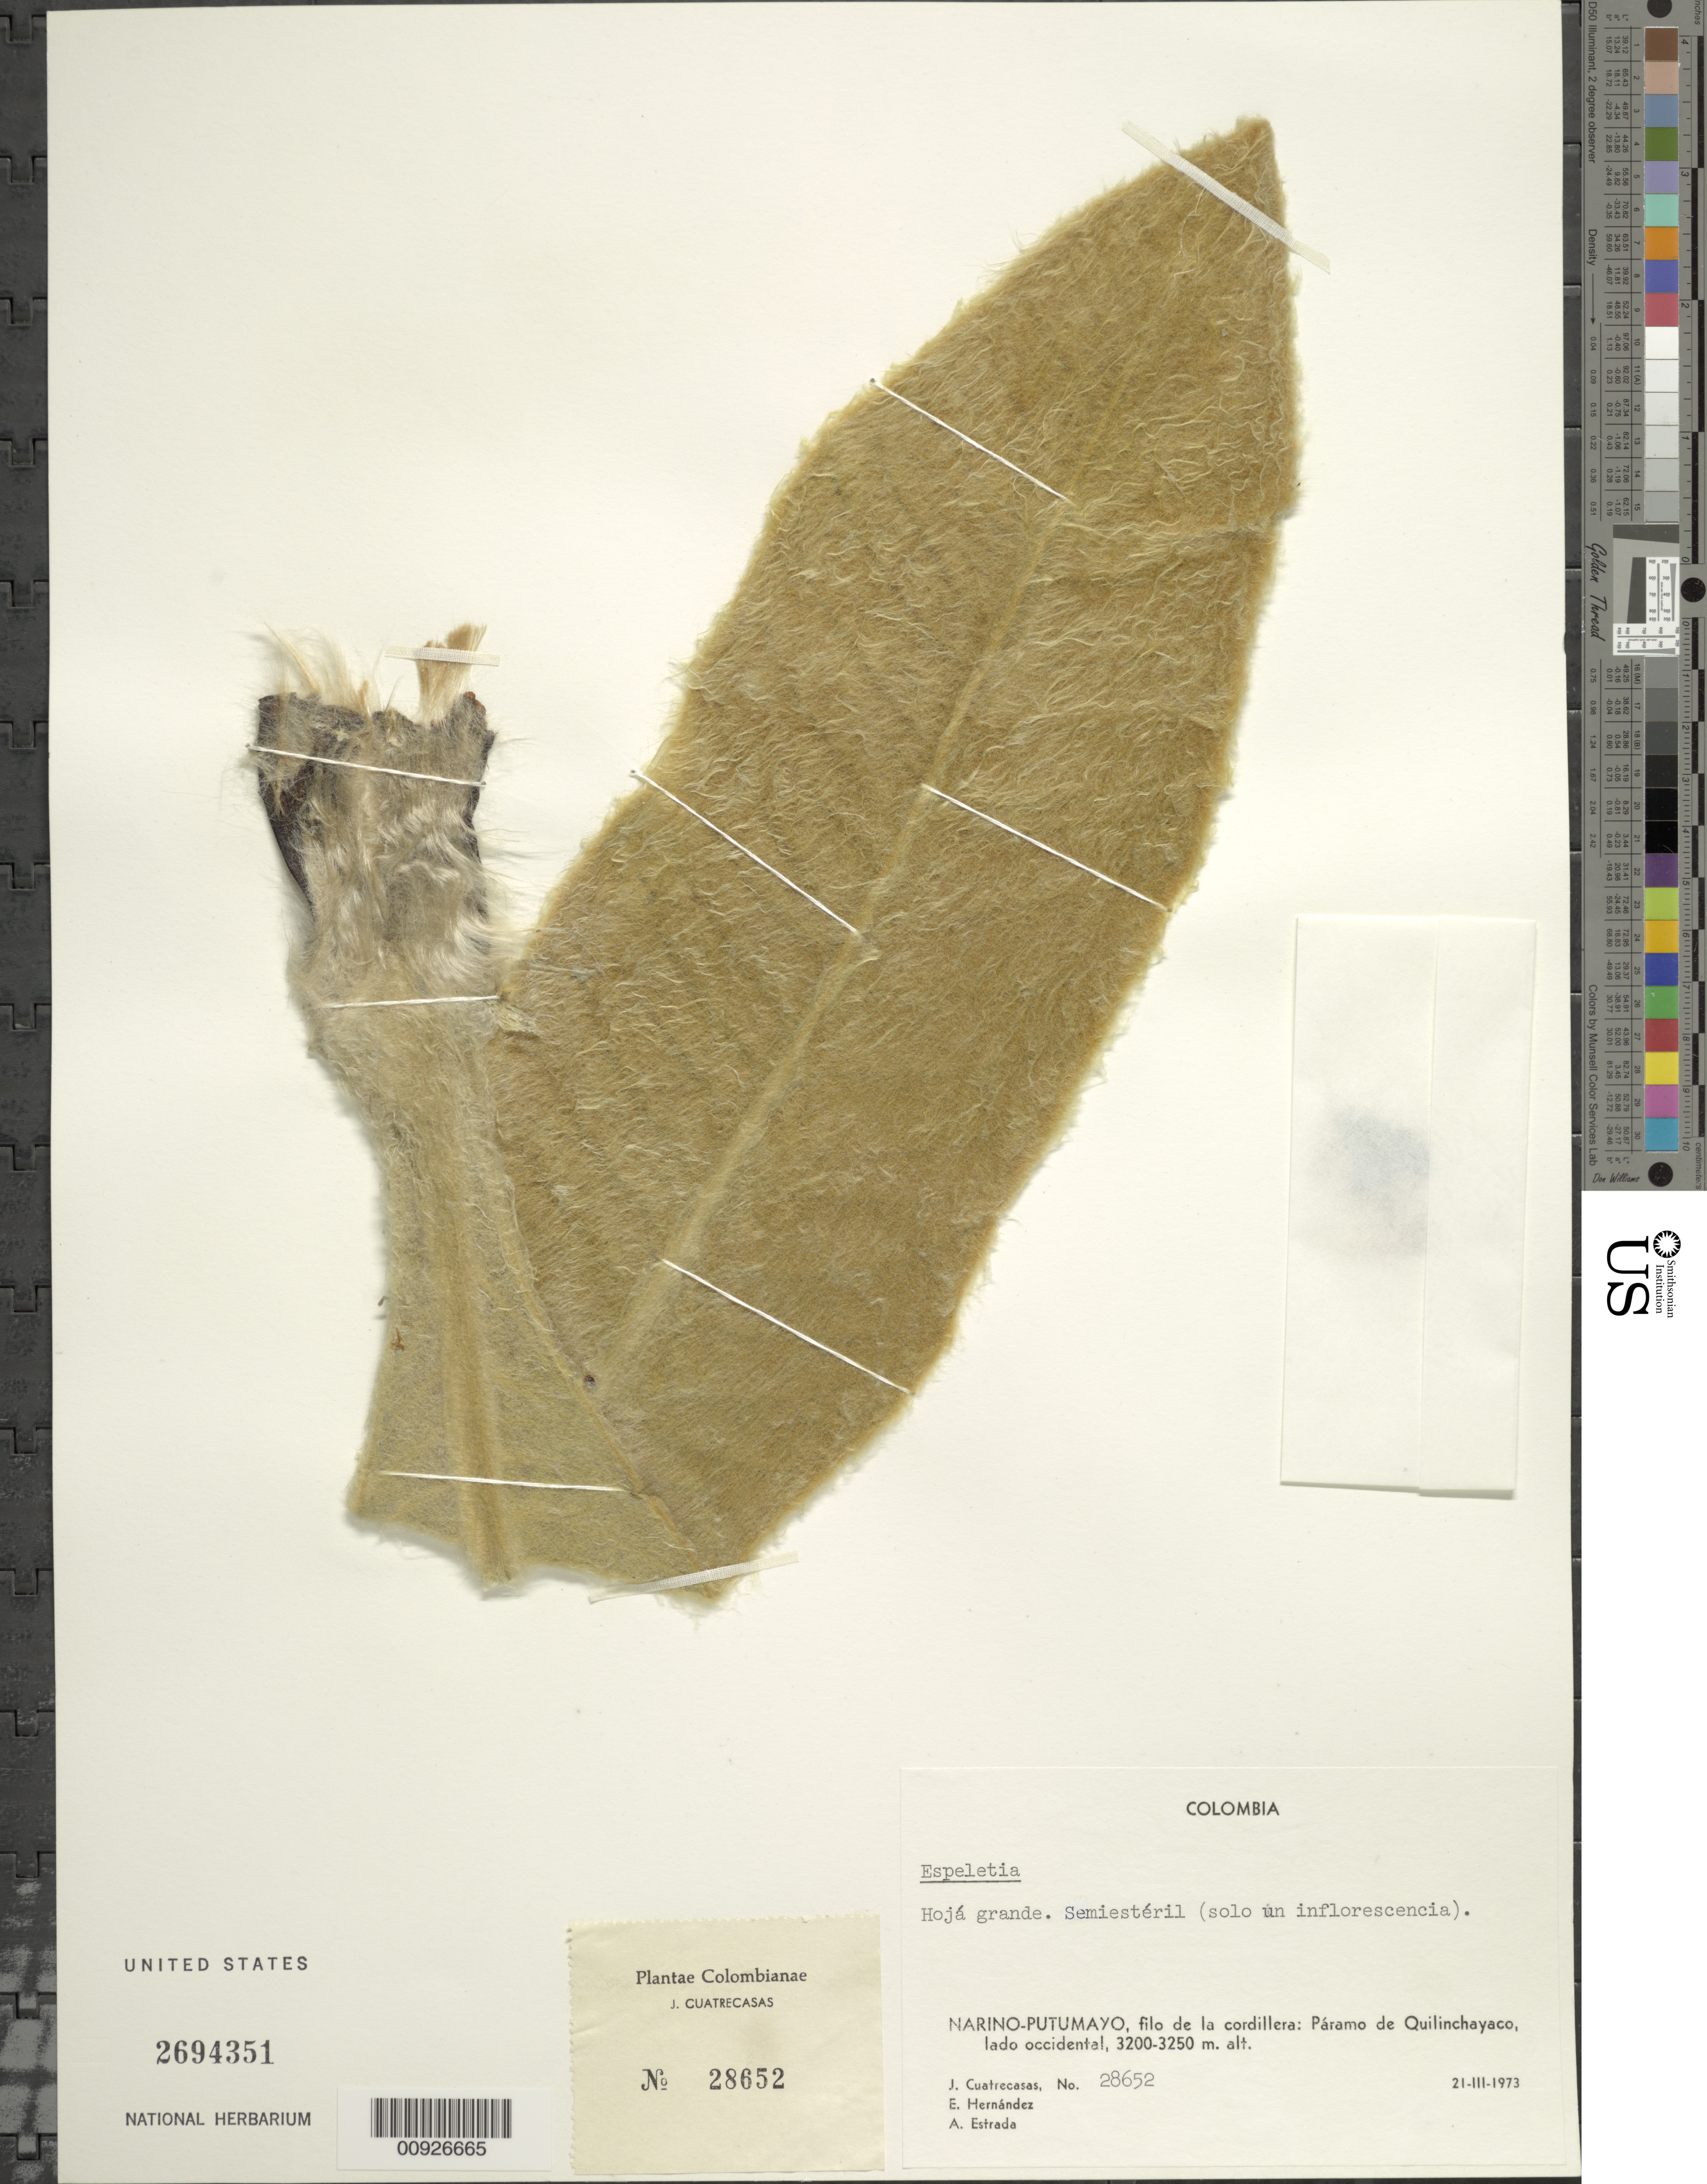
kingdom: Plantae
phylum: Tracheophyta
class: Magnoliopsida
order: Asterales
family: Asteraceae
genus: Espeletia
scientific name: Espeletia pycnophylla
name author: Cuatrec.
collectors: J. Cuatrecasas, E. Hernández & A. Estrada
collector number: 28652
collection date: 1973-03-21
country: Colombia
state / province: Nariño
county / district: Nariño-Putumayo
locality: Paramo de Quilinchayaco. Filo de La Cordillera, Lado Oriental.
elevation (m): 3200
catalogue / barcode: US 2694351